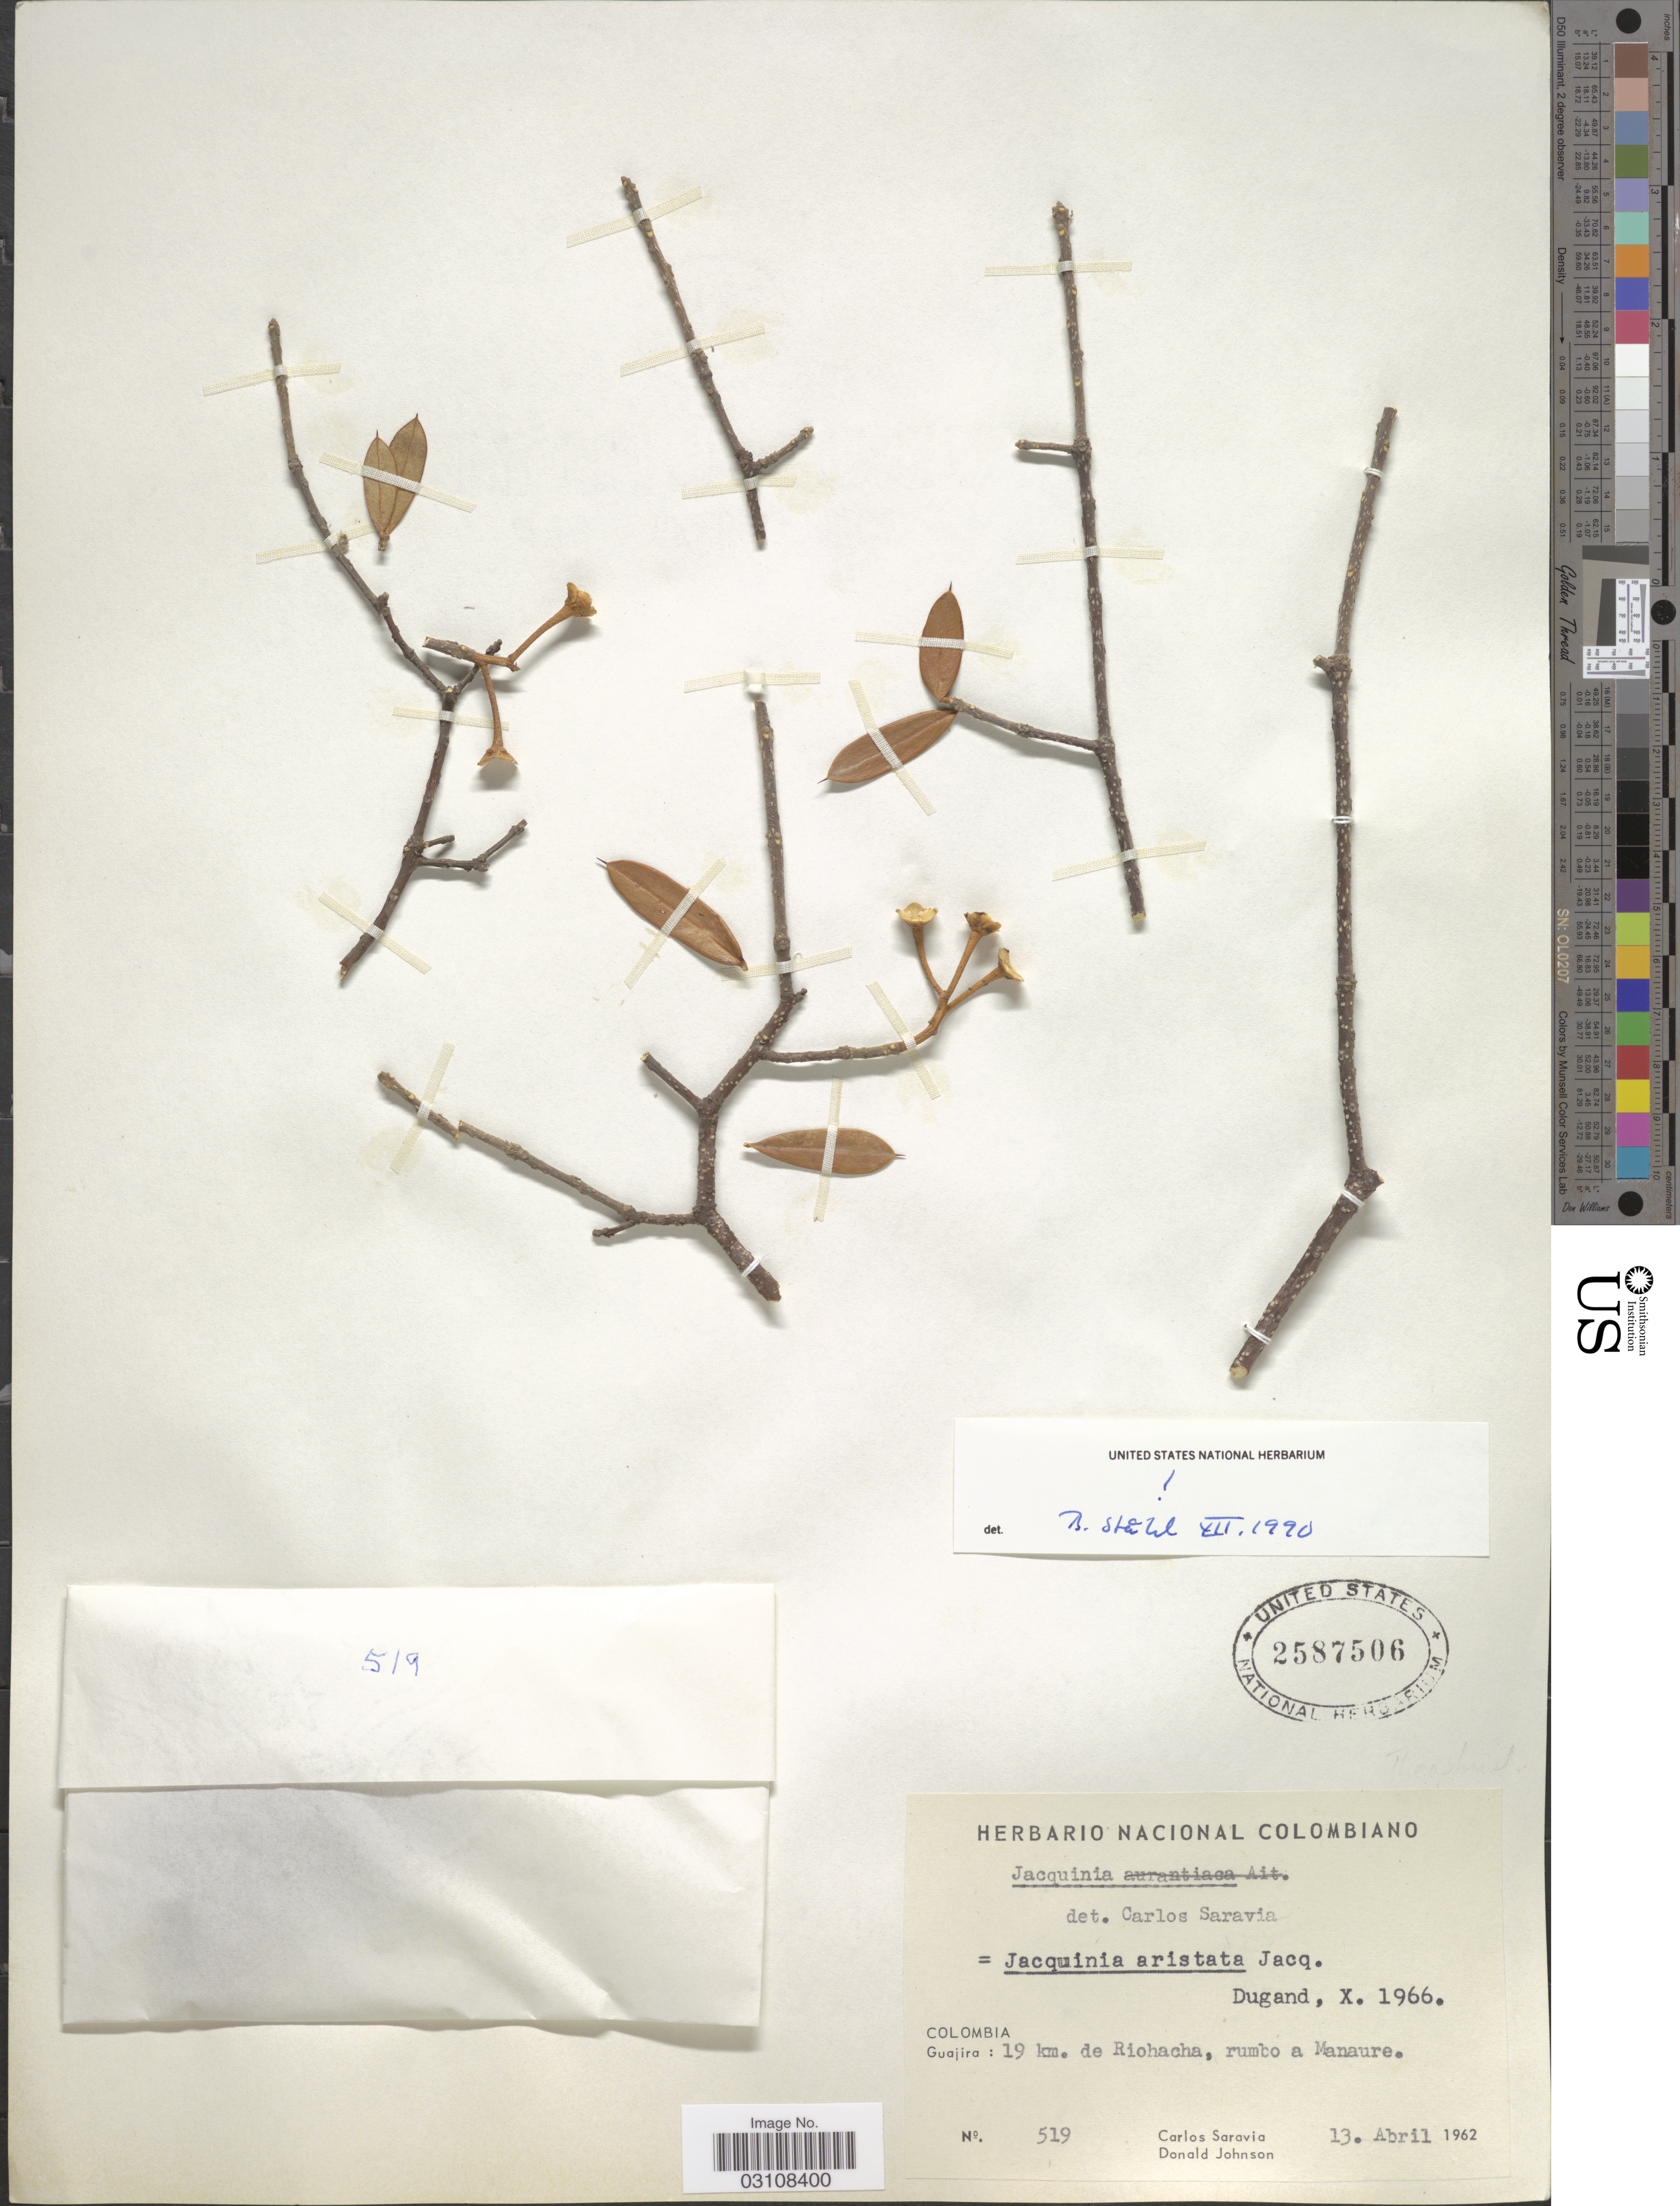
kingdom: Plantae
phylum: Tracheophyta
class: Magnoliopsida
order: Ericales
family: Primulaceae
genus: Bonellia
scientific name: Bonellia frutescens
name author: (Mill.) B. Ståhl & Källersjö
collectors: C. Saravia & D. Johnson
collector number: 519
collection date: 1962-04-13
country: Colombia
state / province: La Guajira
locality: Guajira: 19 km. de Riohacha, rumbo a Manaure.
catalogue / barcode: US 2587506